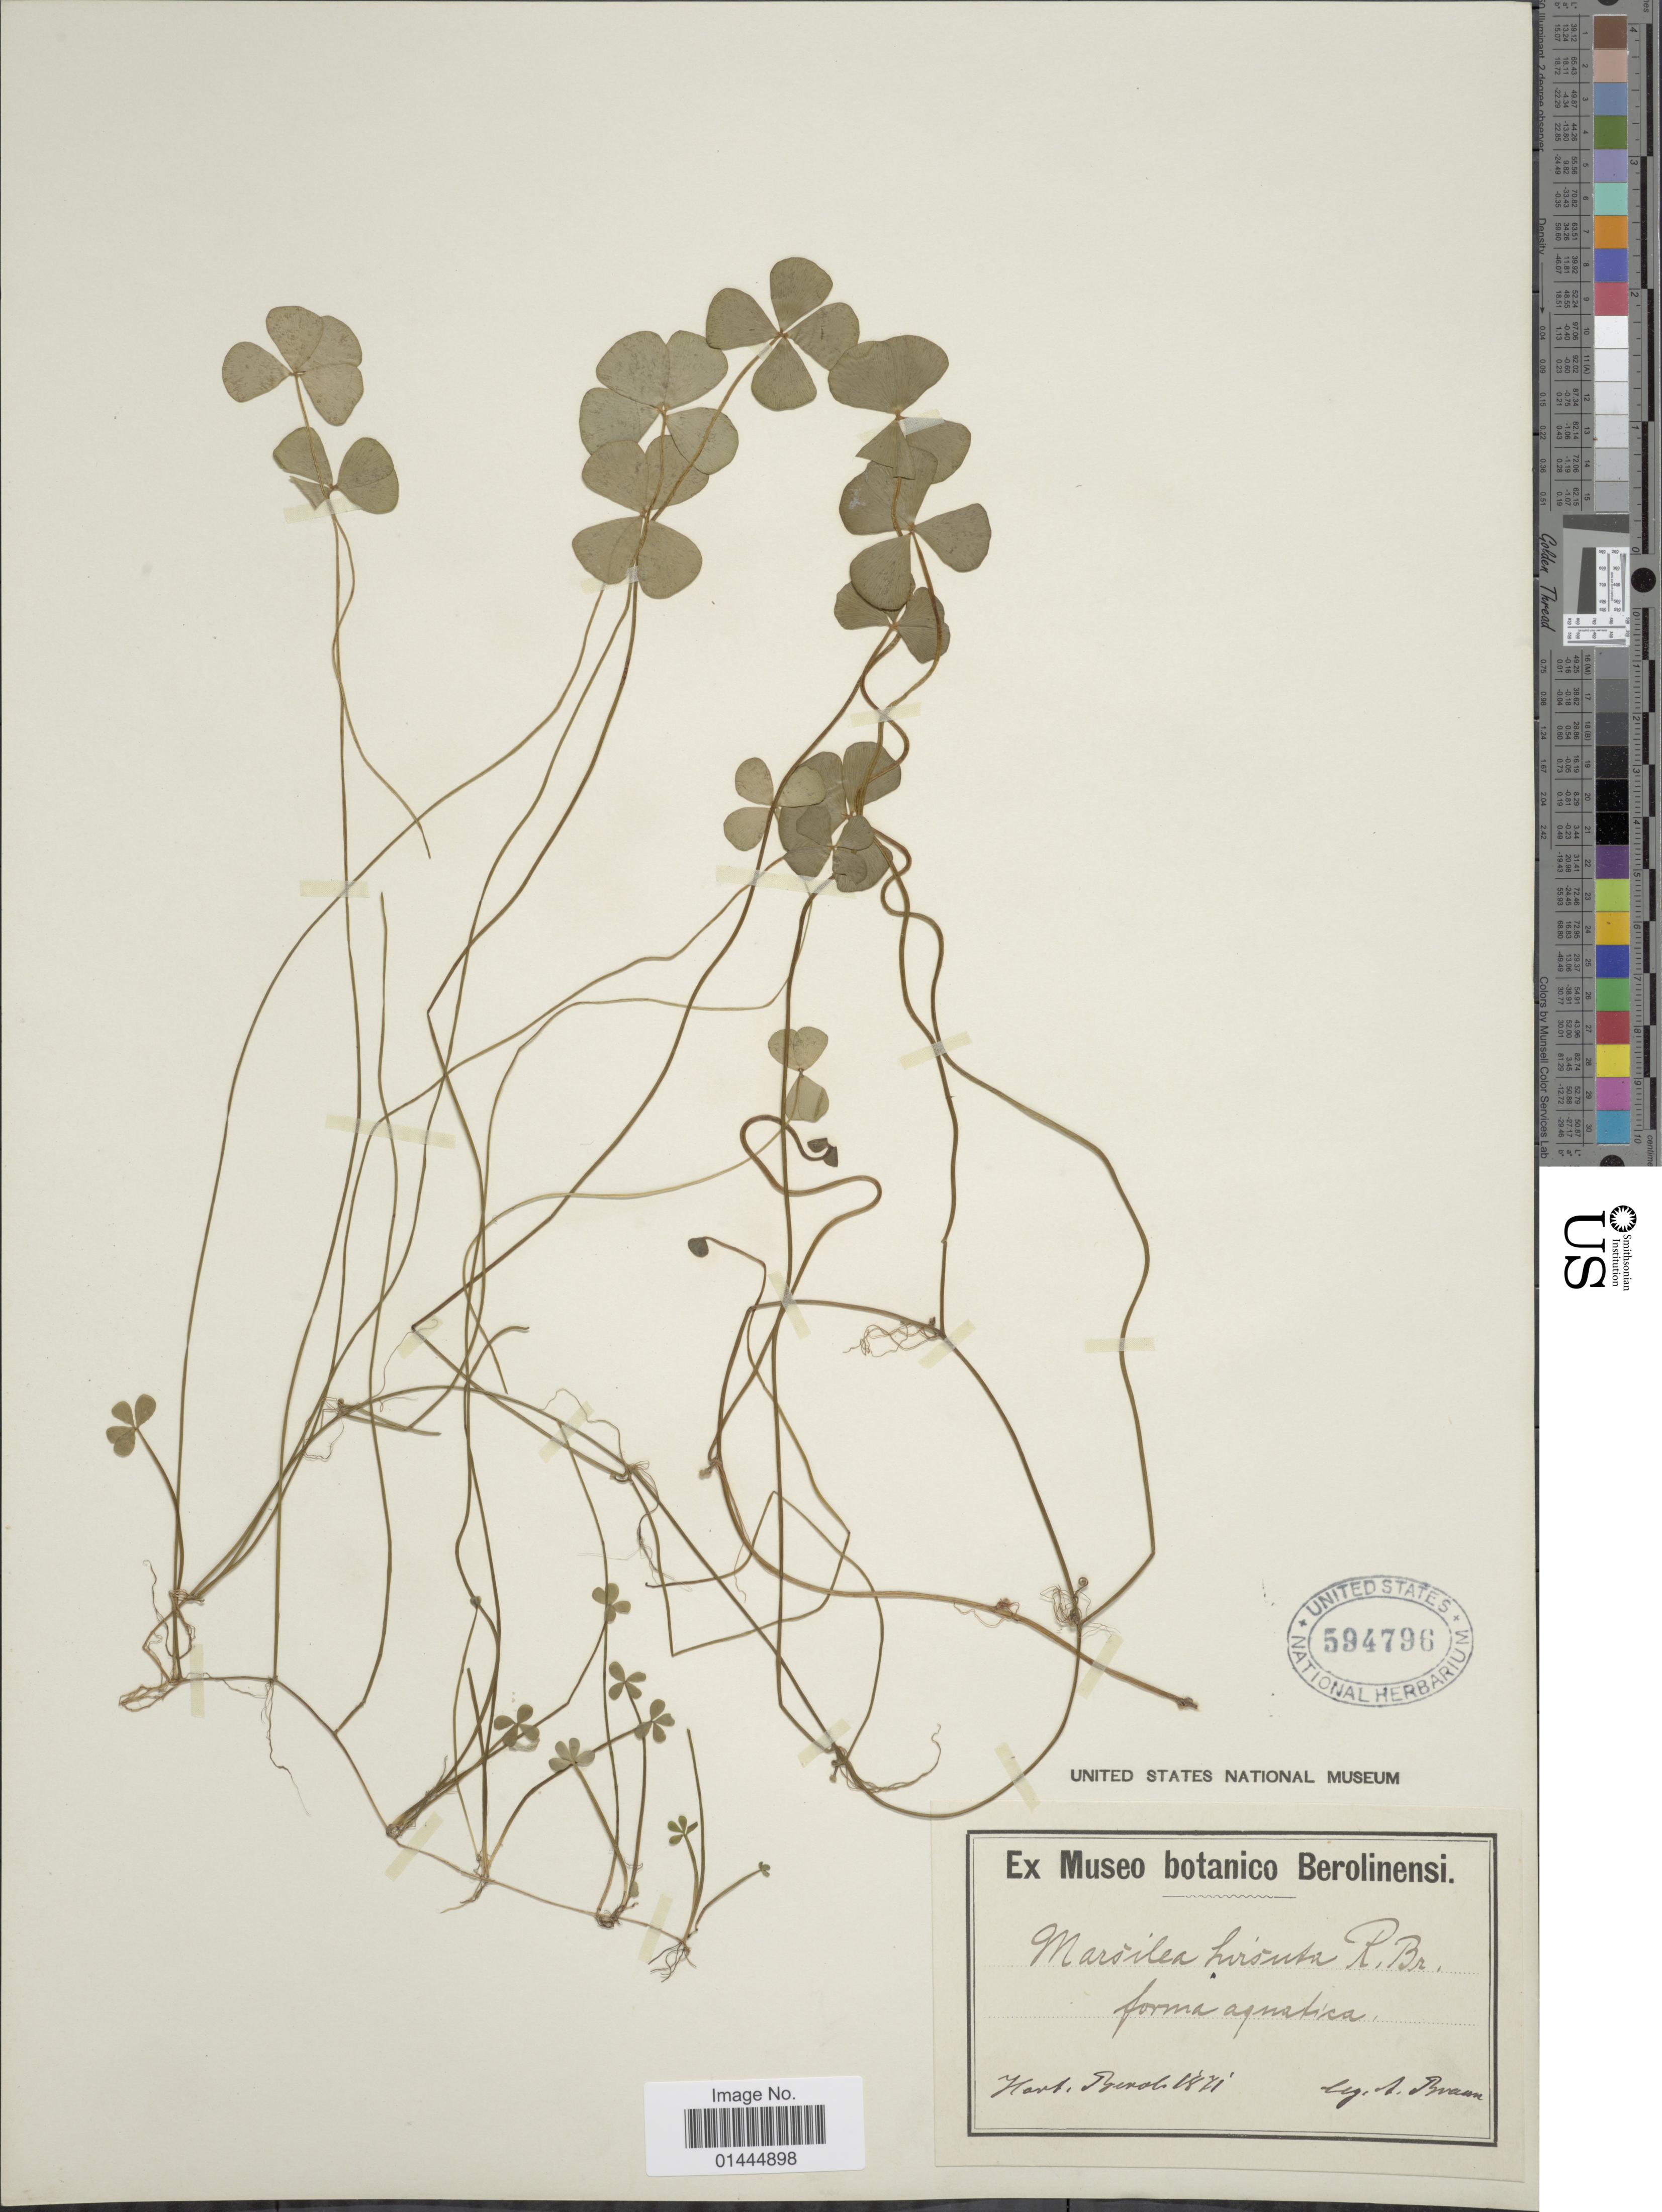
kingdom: Plantae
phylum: Tracheophyta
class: Polypodiopsida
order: Salviniales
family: Marsileaceae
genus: Marsilea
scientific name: Marsilea hirsuta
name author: R. Br.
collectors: A. Braun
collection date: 1871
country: Germany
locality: In horto Berolinensi cultae.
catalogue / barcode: US 594796